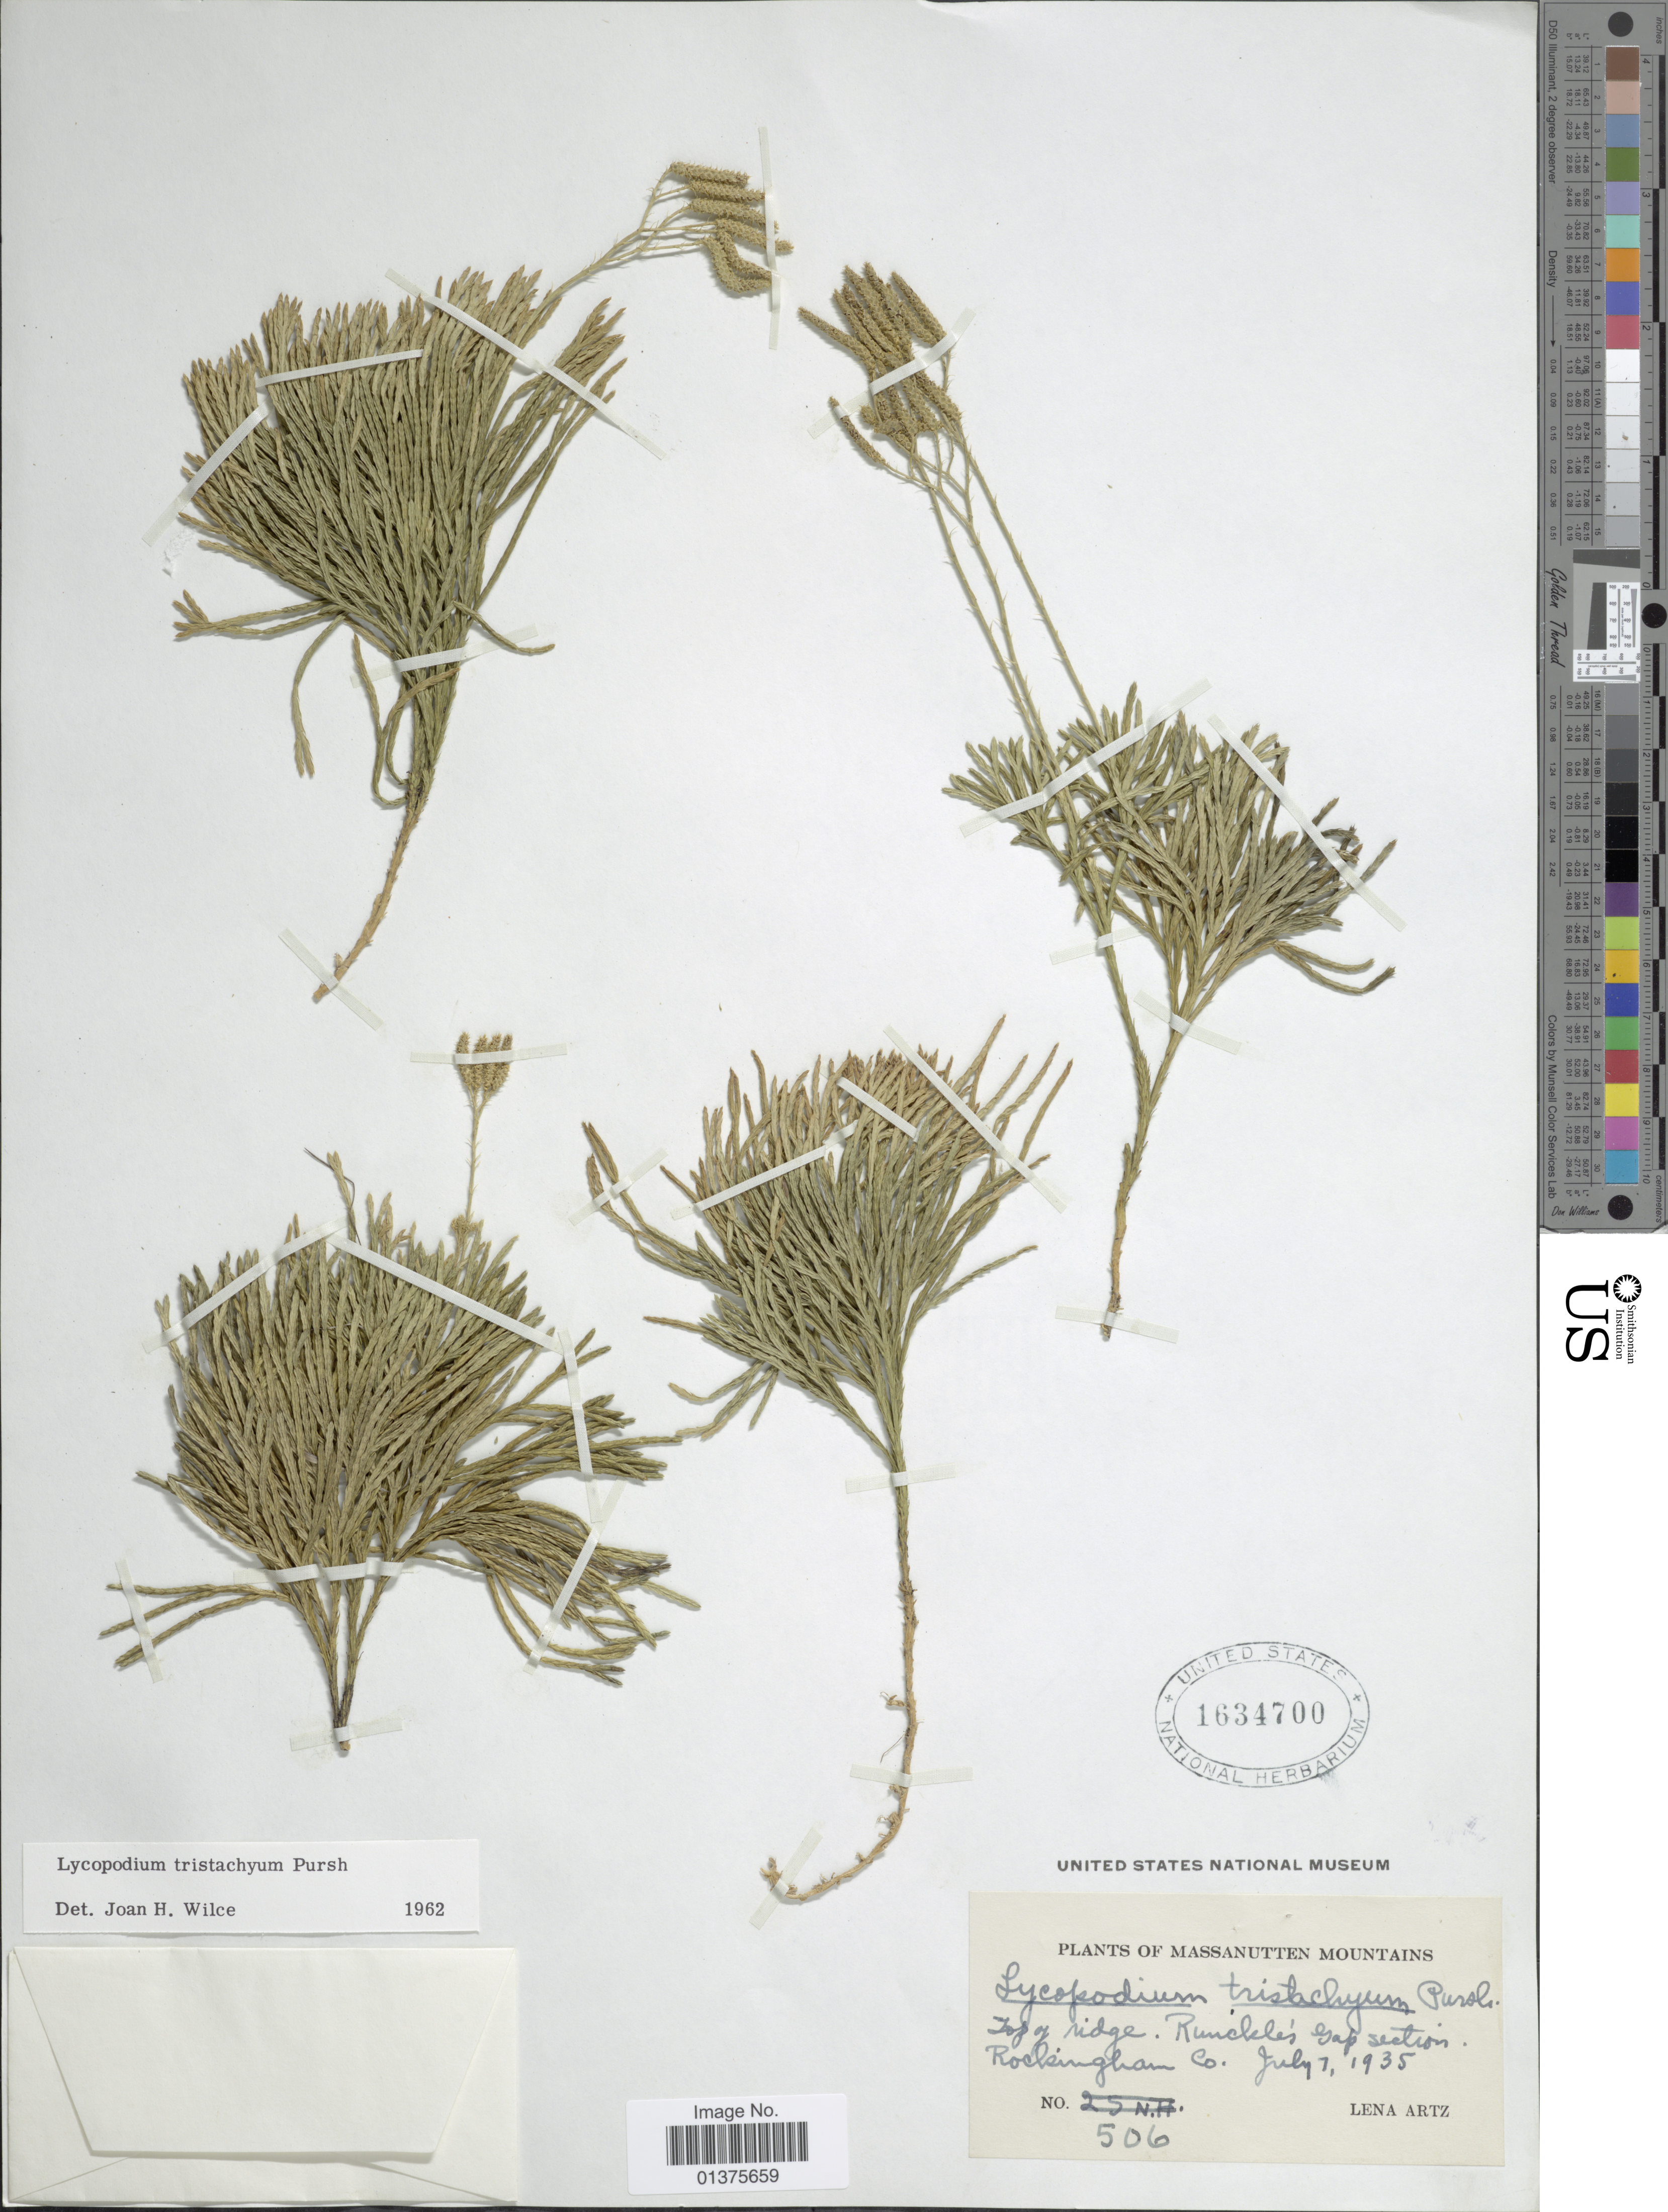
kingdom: Plantae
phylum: Tracheophyta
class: Lycopodiopsida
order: Lycopodiales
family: Lycopodiaceae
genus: Diphasiastrum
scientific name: Diphasiastrum tristachyum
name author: (Pursh) Holub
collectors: L. Artz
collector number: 506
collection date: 1935-07-07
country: United States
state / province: Virginia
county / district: Rockingham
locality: Top of ridge, Ruckles Gap section. Rockingham Co.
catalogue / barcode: US 1634700